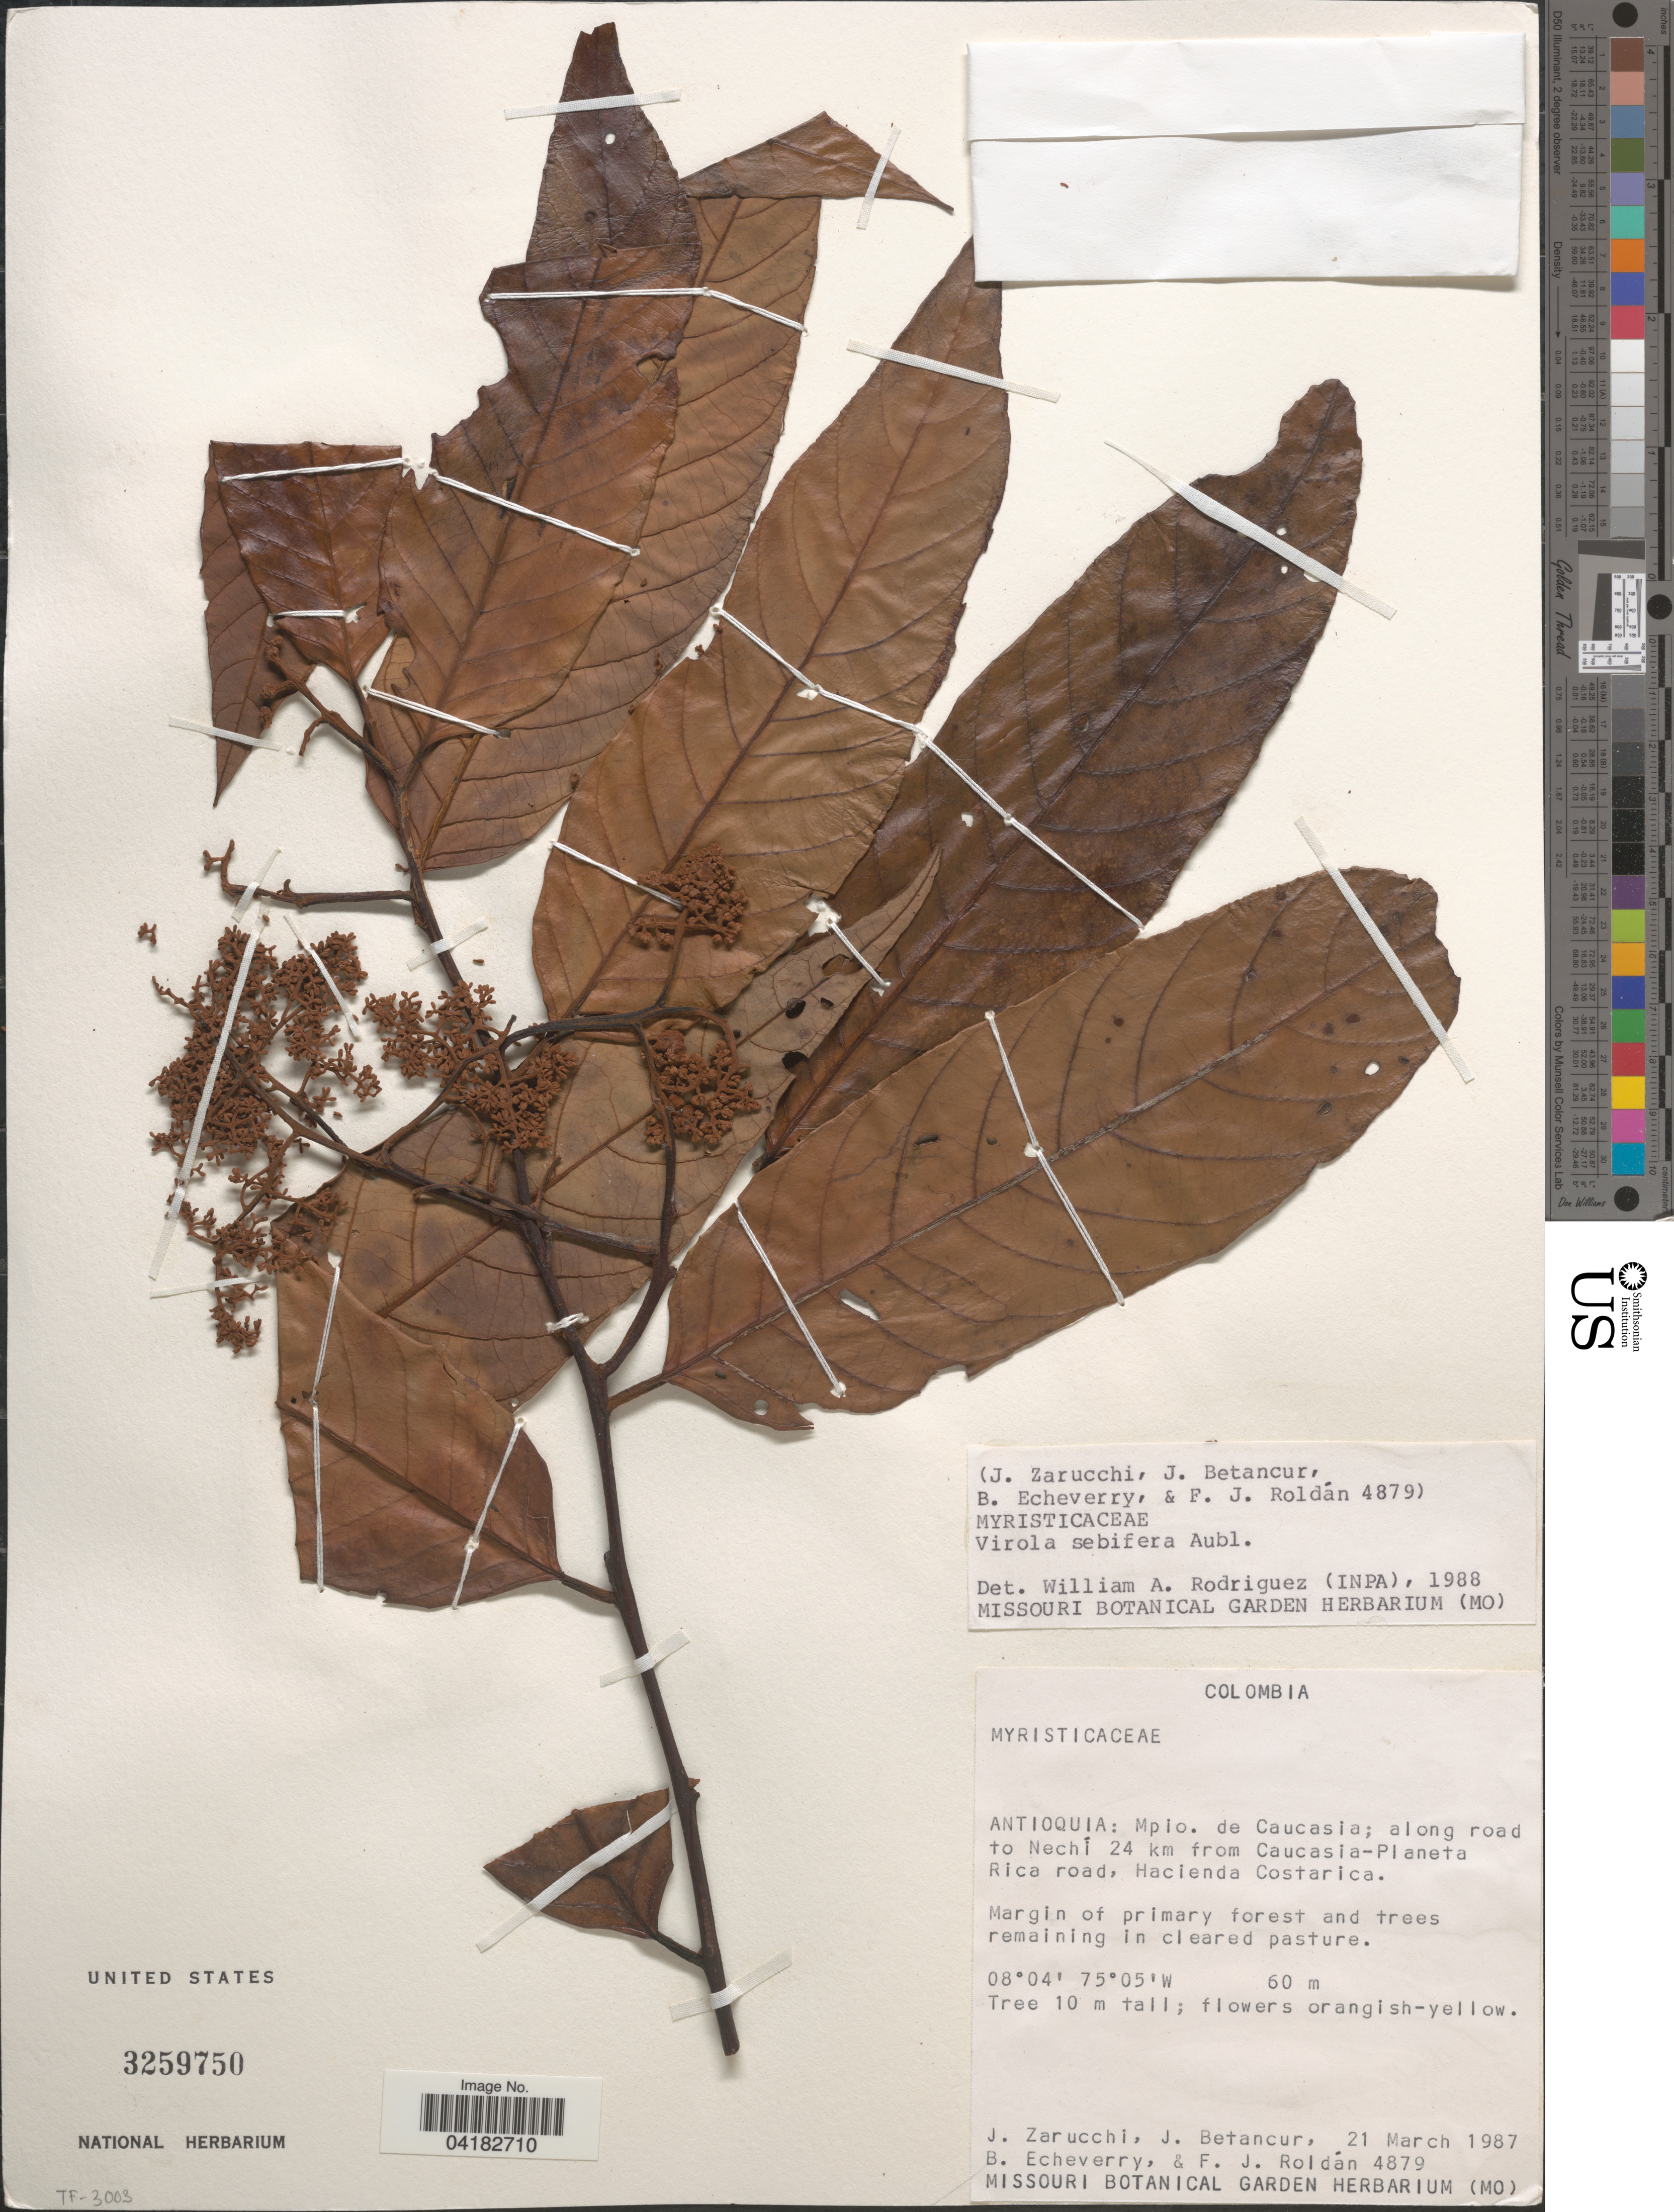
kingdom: Plantae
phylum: Tracheophyta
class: Magnoliopsida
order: Magnoliales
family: Myristicaceae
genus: Virola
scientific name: Virola sebifera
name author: Aubl.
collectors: J. L. Zarucchi, J. Betancur, B. Echeverry & F. J. Roldán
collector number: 4879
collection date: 1987-03-21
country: Colombia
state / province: Antioquia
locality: Mpio. de Caucasia; along road to Nechí 24 km from Caucasia-Planeta Rica road, Hacienda Costarica.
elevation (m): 60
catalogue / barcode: US 3259750